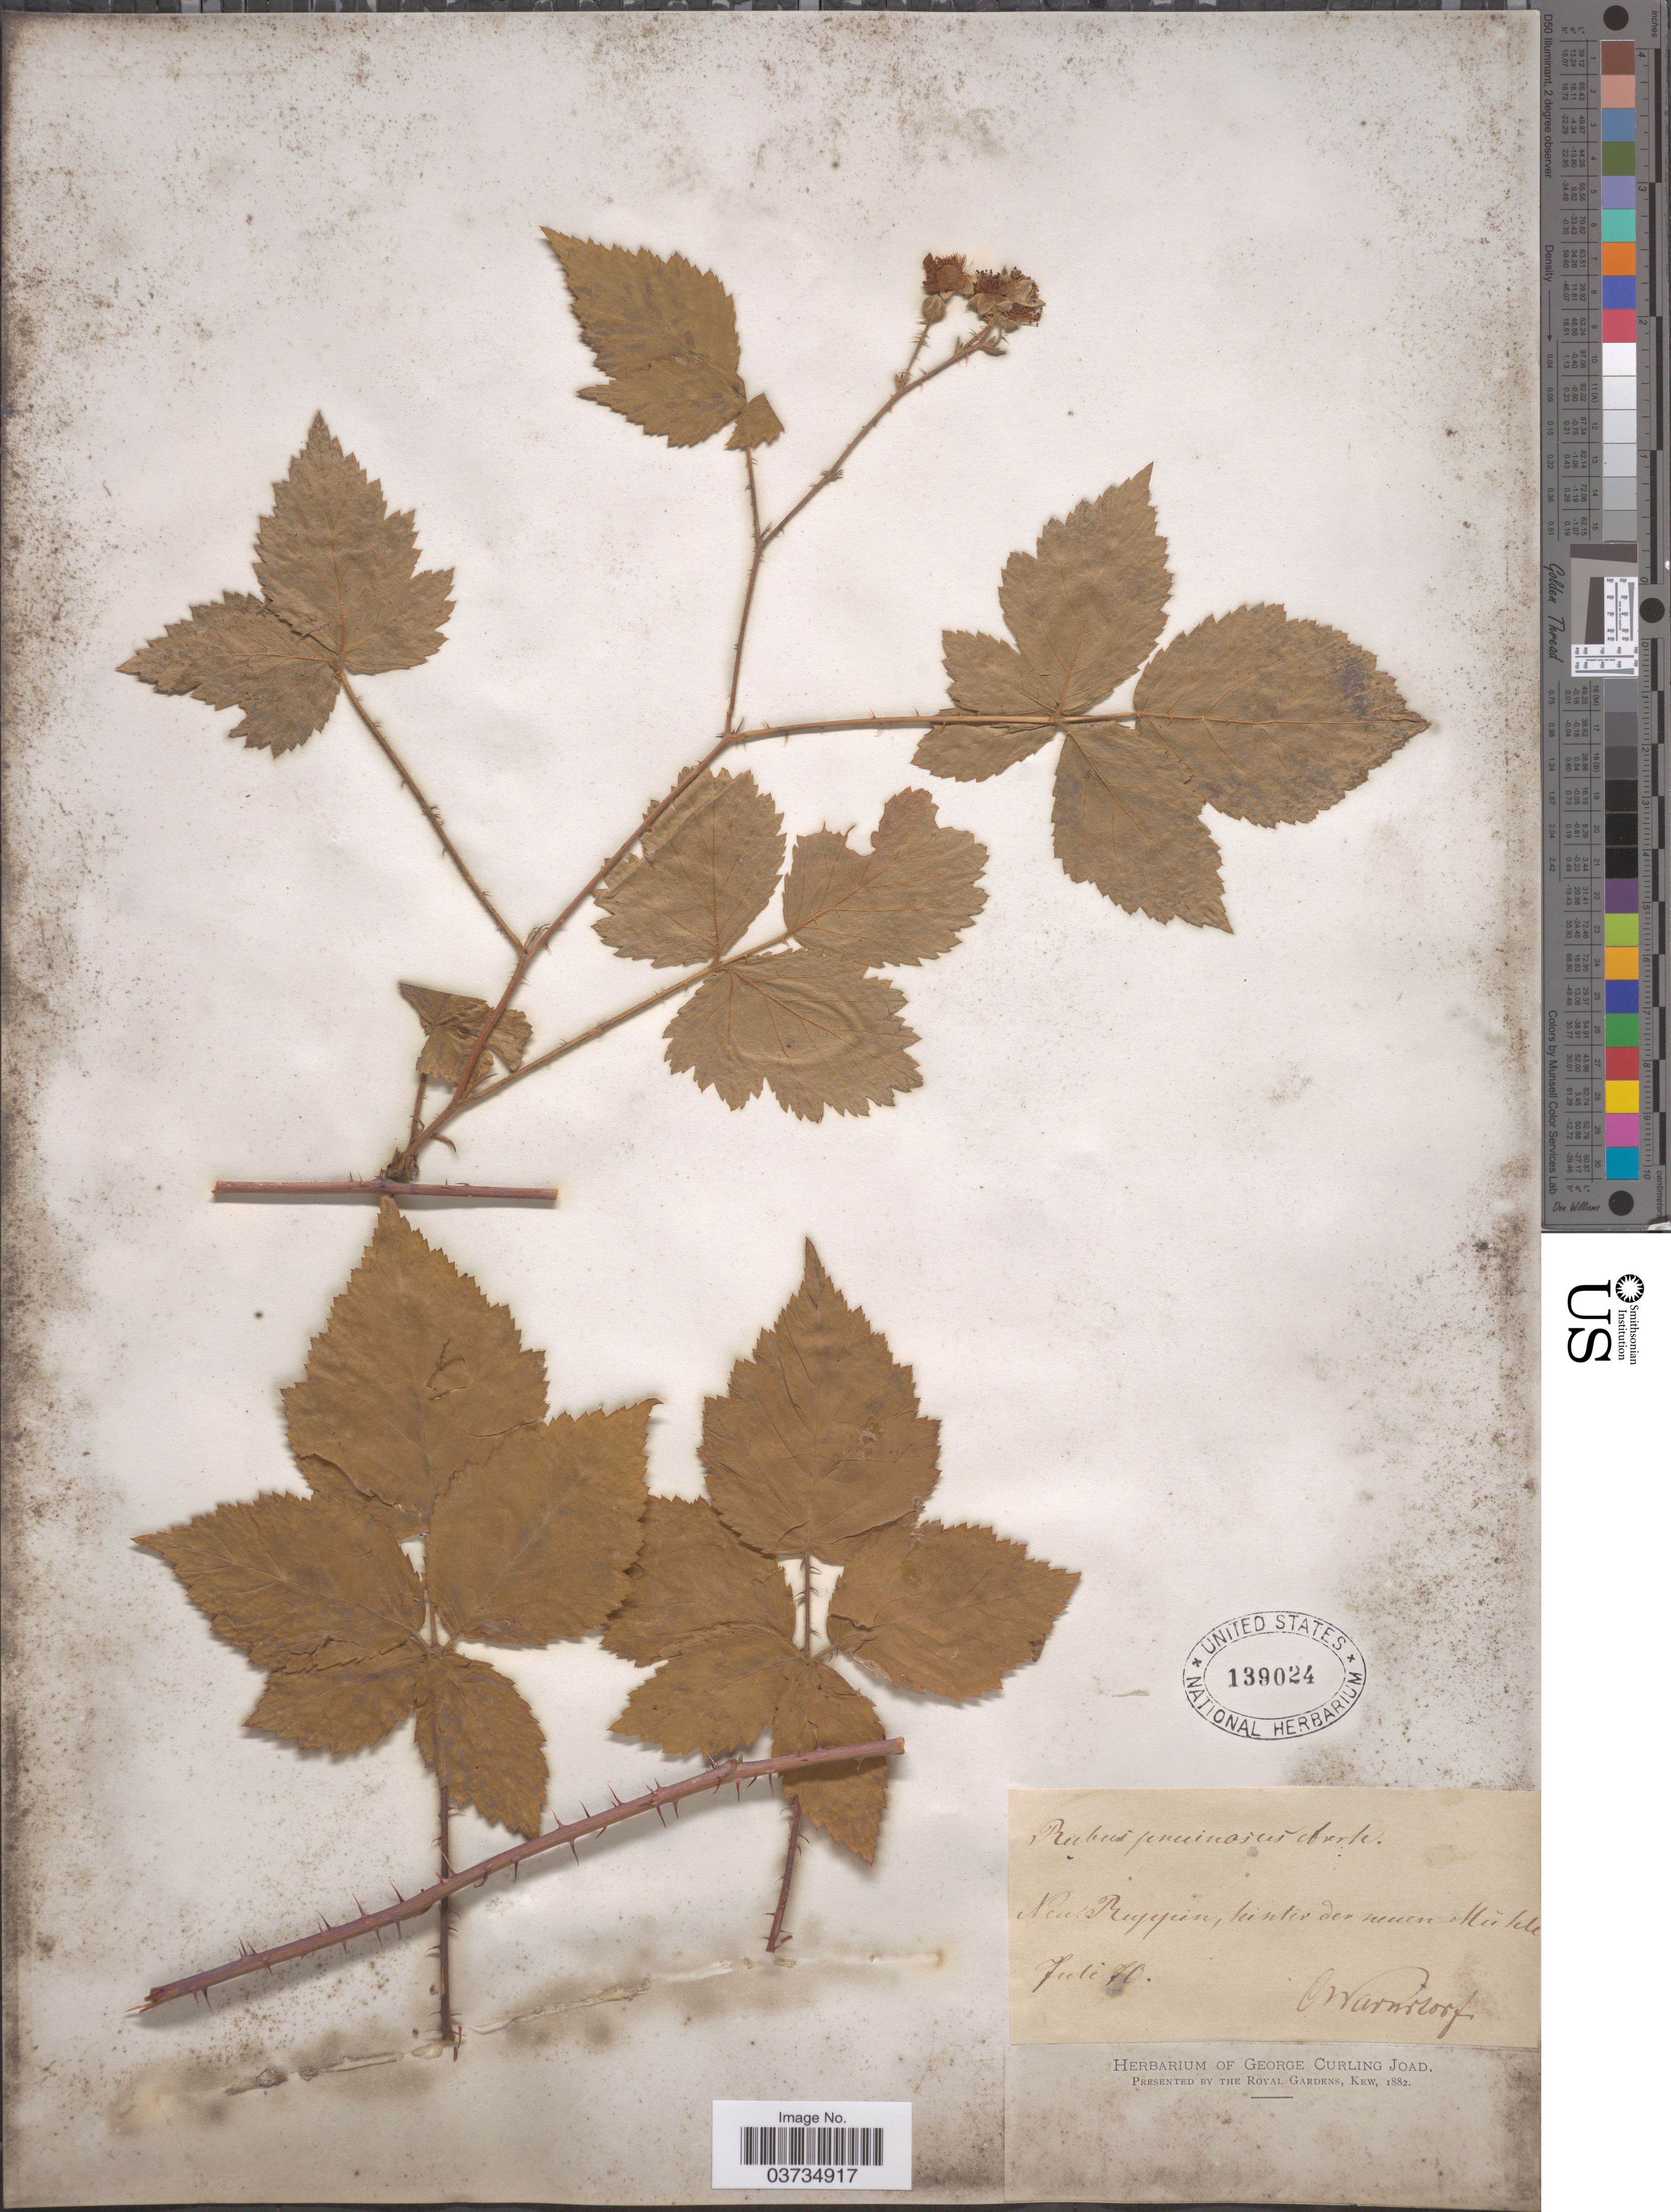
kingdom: Plantae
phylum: Tracheophyta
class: Magnoliopsida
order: Rosales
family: Rosaceae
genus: Rubus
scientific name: Rubus pruinosus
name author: Arrh.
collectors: C. Warnsdorf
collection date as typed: Transcribed d/m/y: /7/70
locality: New Ruppin, hinter der neuen Muhle. [interpreted]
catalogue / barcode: US 139024